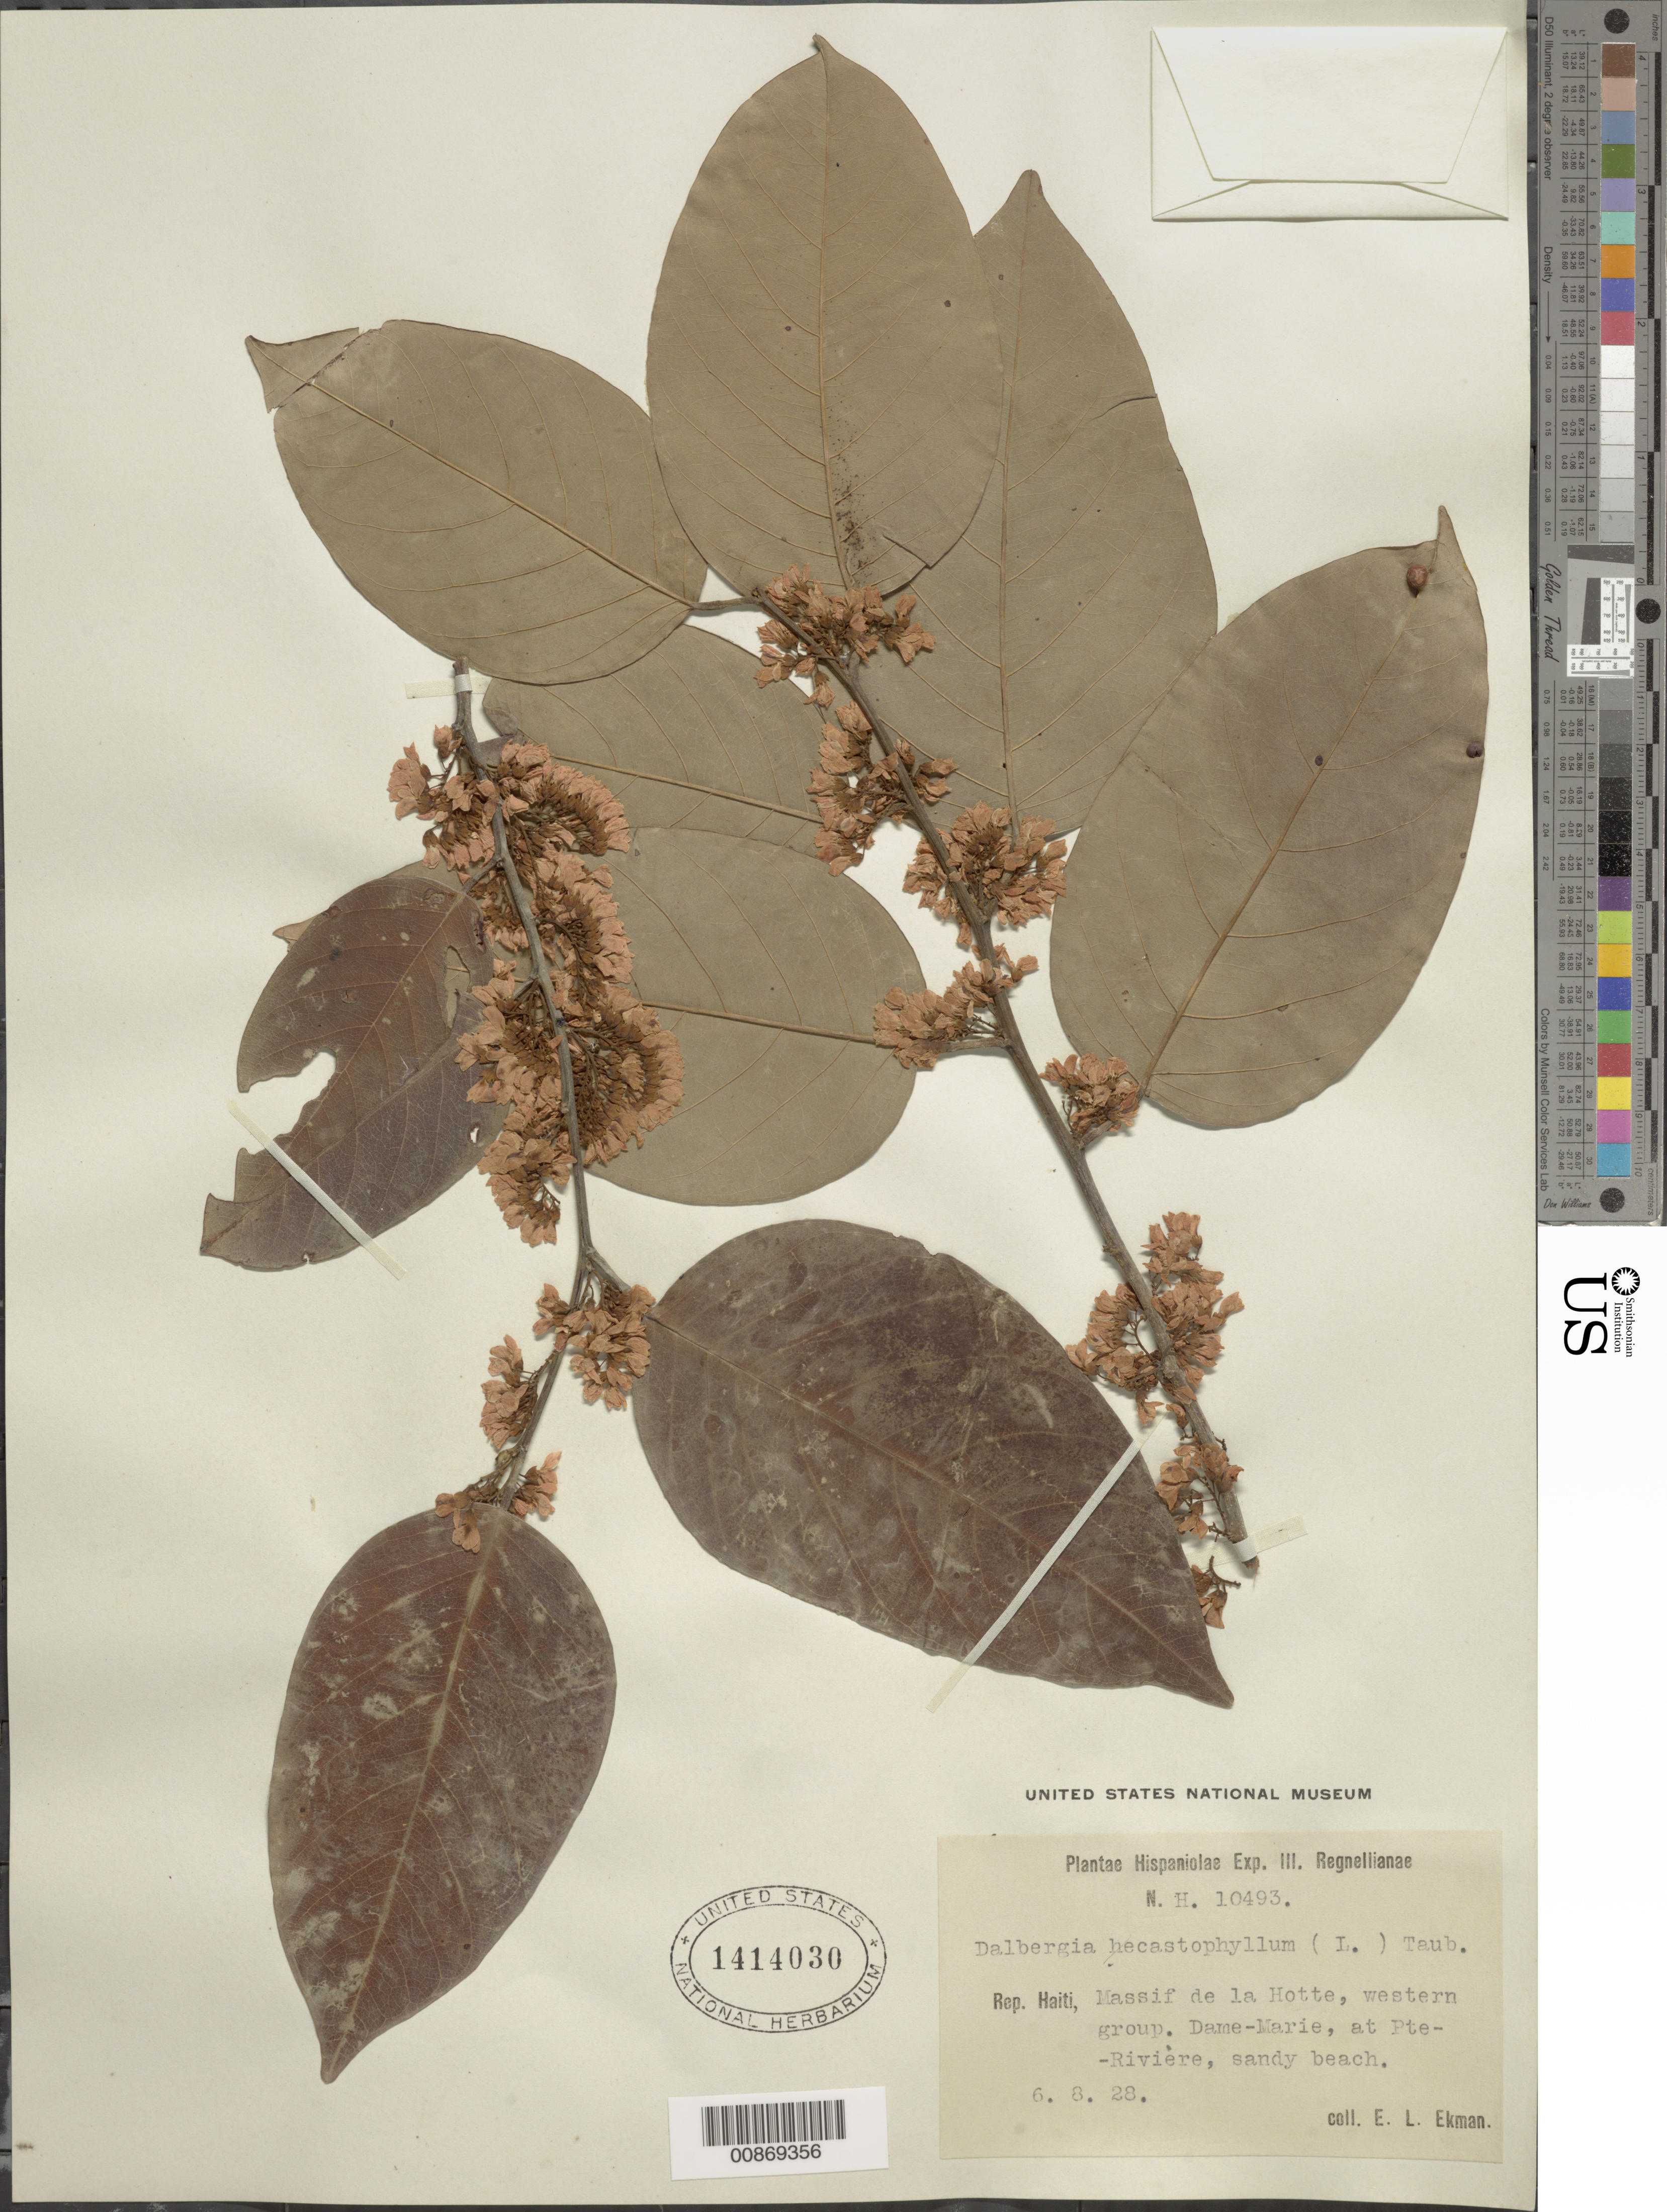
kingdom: Plantae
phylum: Tracheophyta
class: Magnoliopsida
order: Fabales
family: Fabaceae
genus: Dalbergia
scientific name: Dalbergia ecastaphyllum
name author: (L.) Taub.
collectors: E. L. Ekman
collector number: H 10493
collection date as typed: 06 Aug 1928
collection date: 1928-08-06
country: Haiti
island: Hispaniola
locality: Massif de la Hotte, western group. Dame-Marie, at Pte-Rivière.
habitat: Sandy beach.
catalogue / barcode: US 1414030